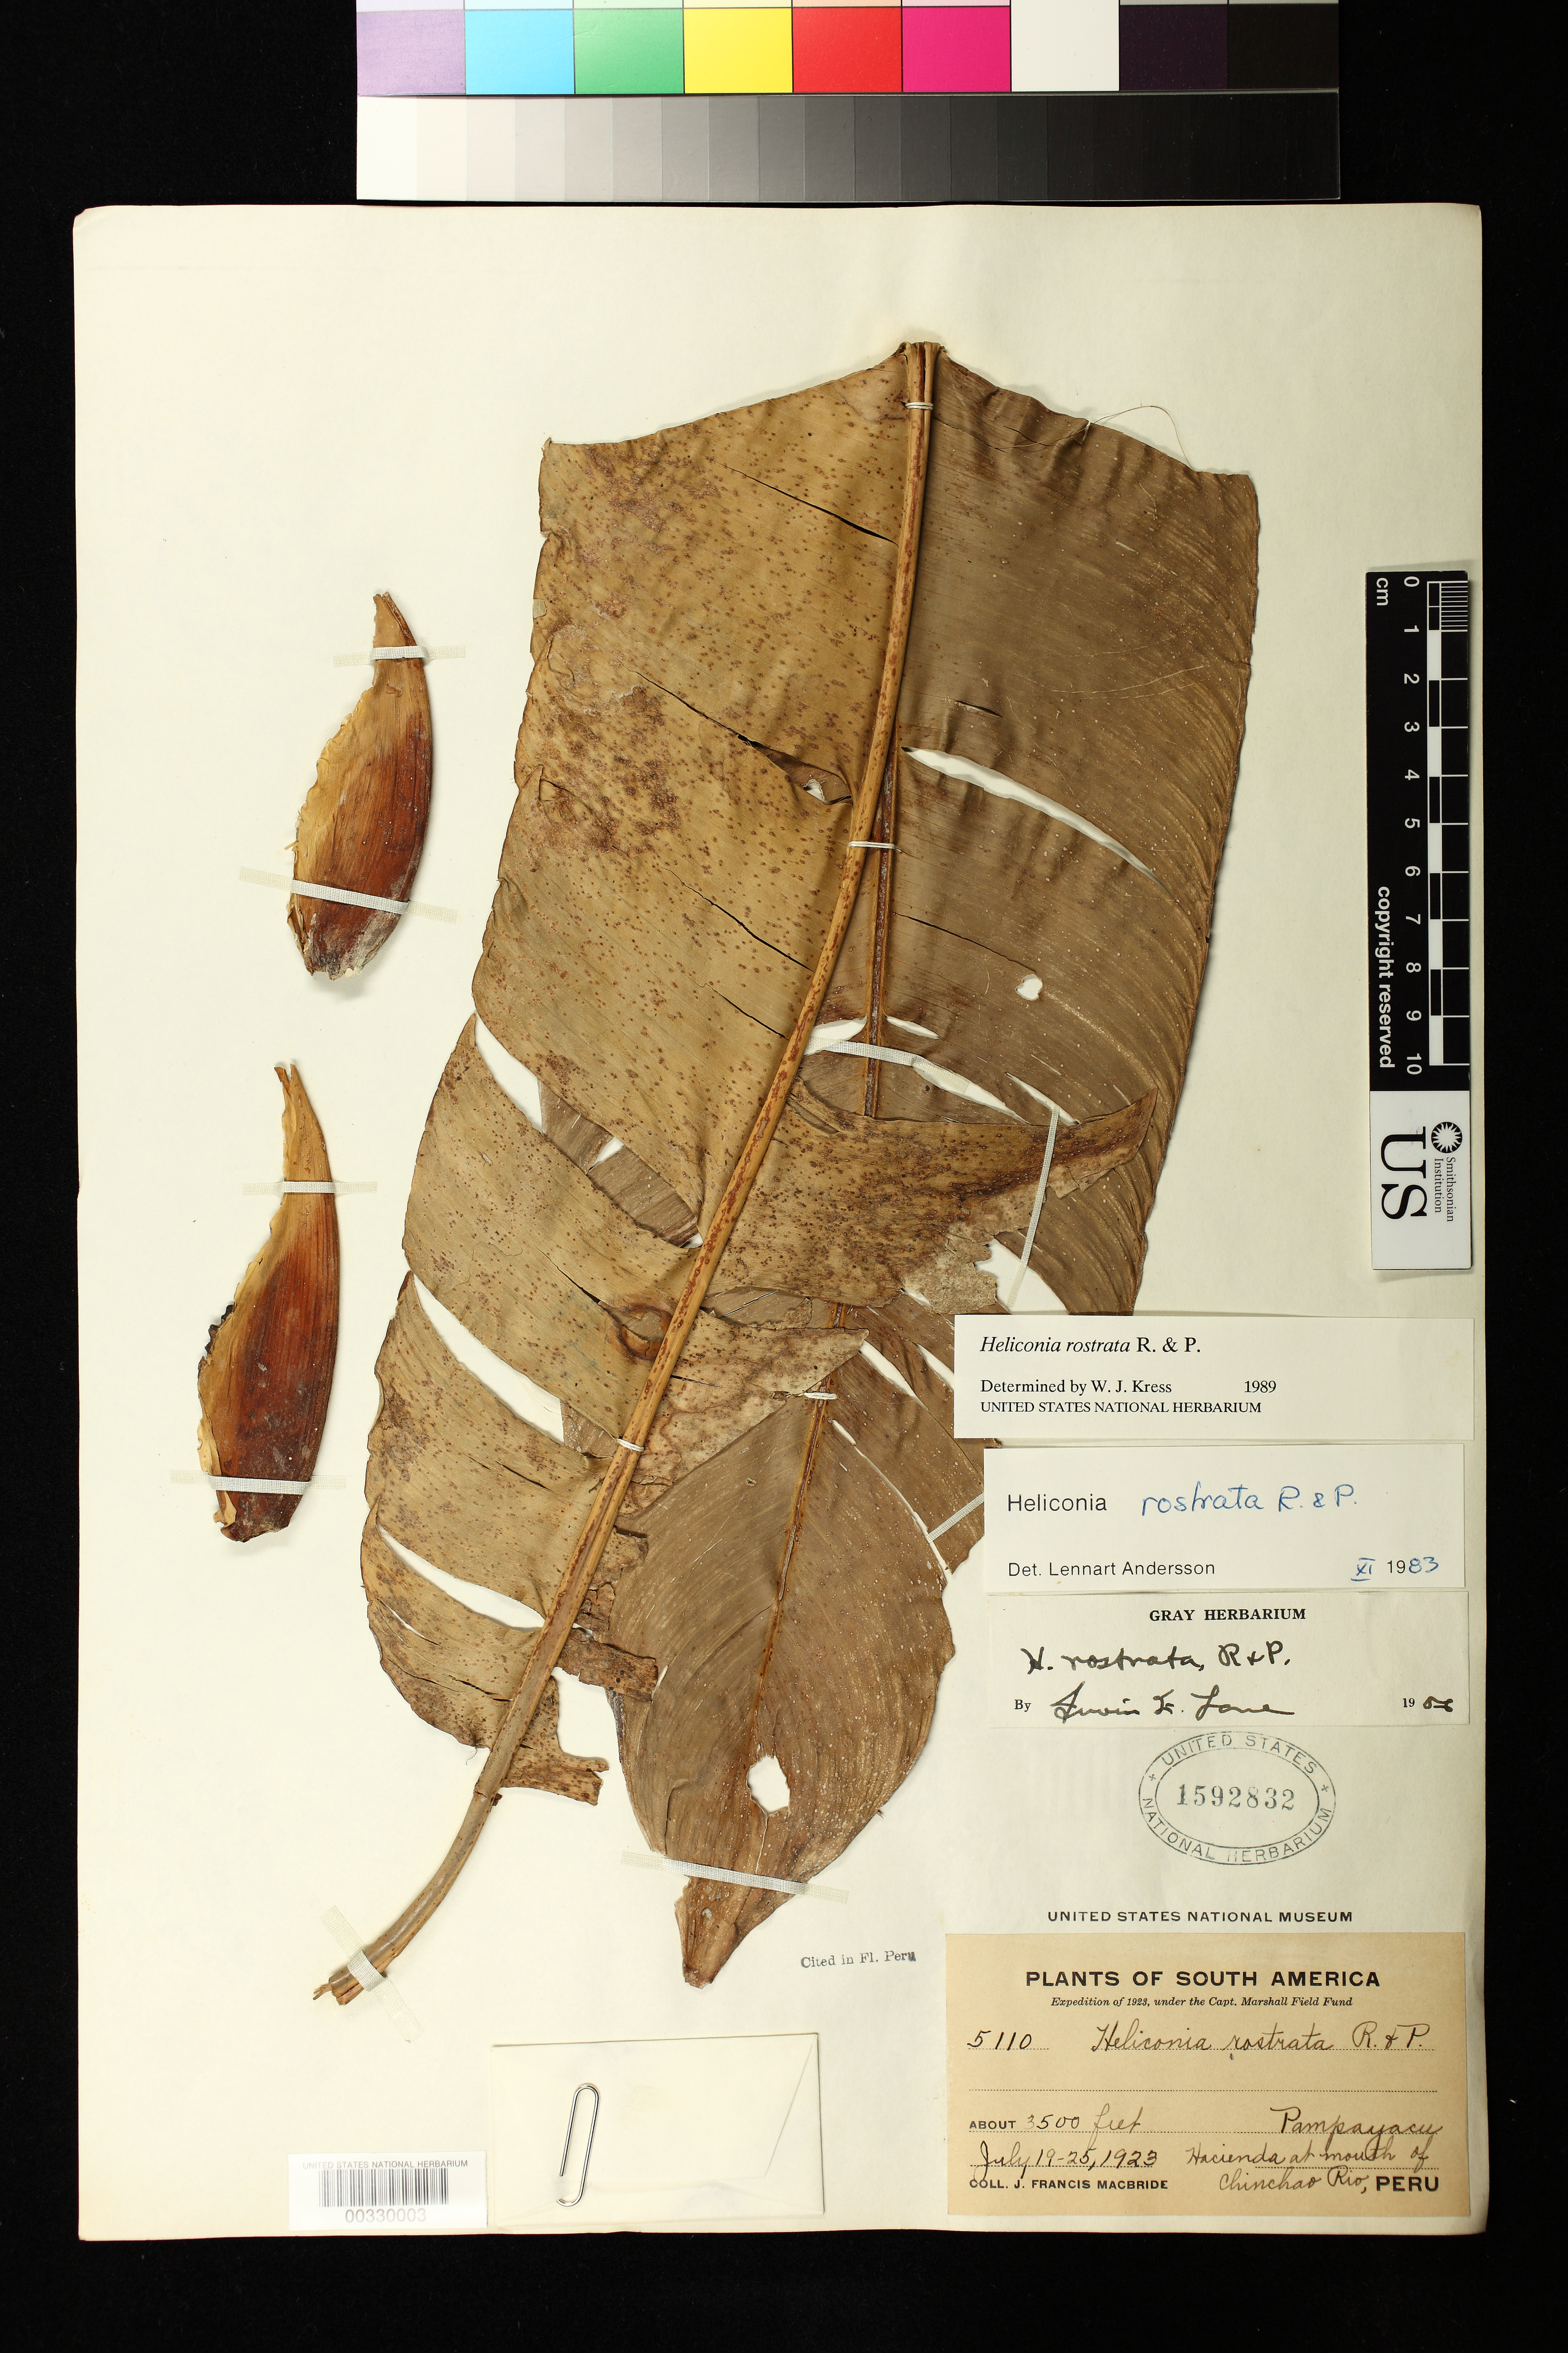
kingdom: Plantae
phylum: Tracheophyta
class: Liliopsida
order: Zingiberales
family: Heliconiaceae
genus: Heliconia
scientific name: Heliconia rostrata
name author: Ruiz & Pav.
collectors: J. F. Macbride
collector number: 5110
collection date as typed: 19 Jul 1923 to 25 Jul 1923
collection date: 1923-07-19/1923-07-25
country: Peru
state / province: Huánuco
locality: Pampayacu, hacienda at mouth of Chinchao Río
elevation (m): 1067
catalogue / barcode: US 1592832